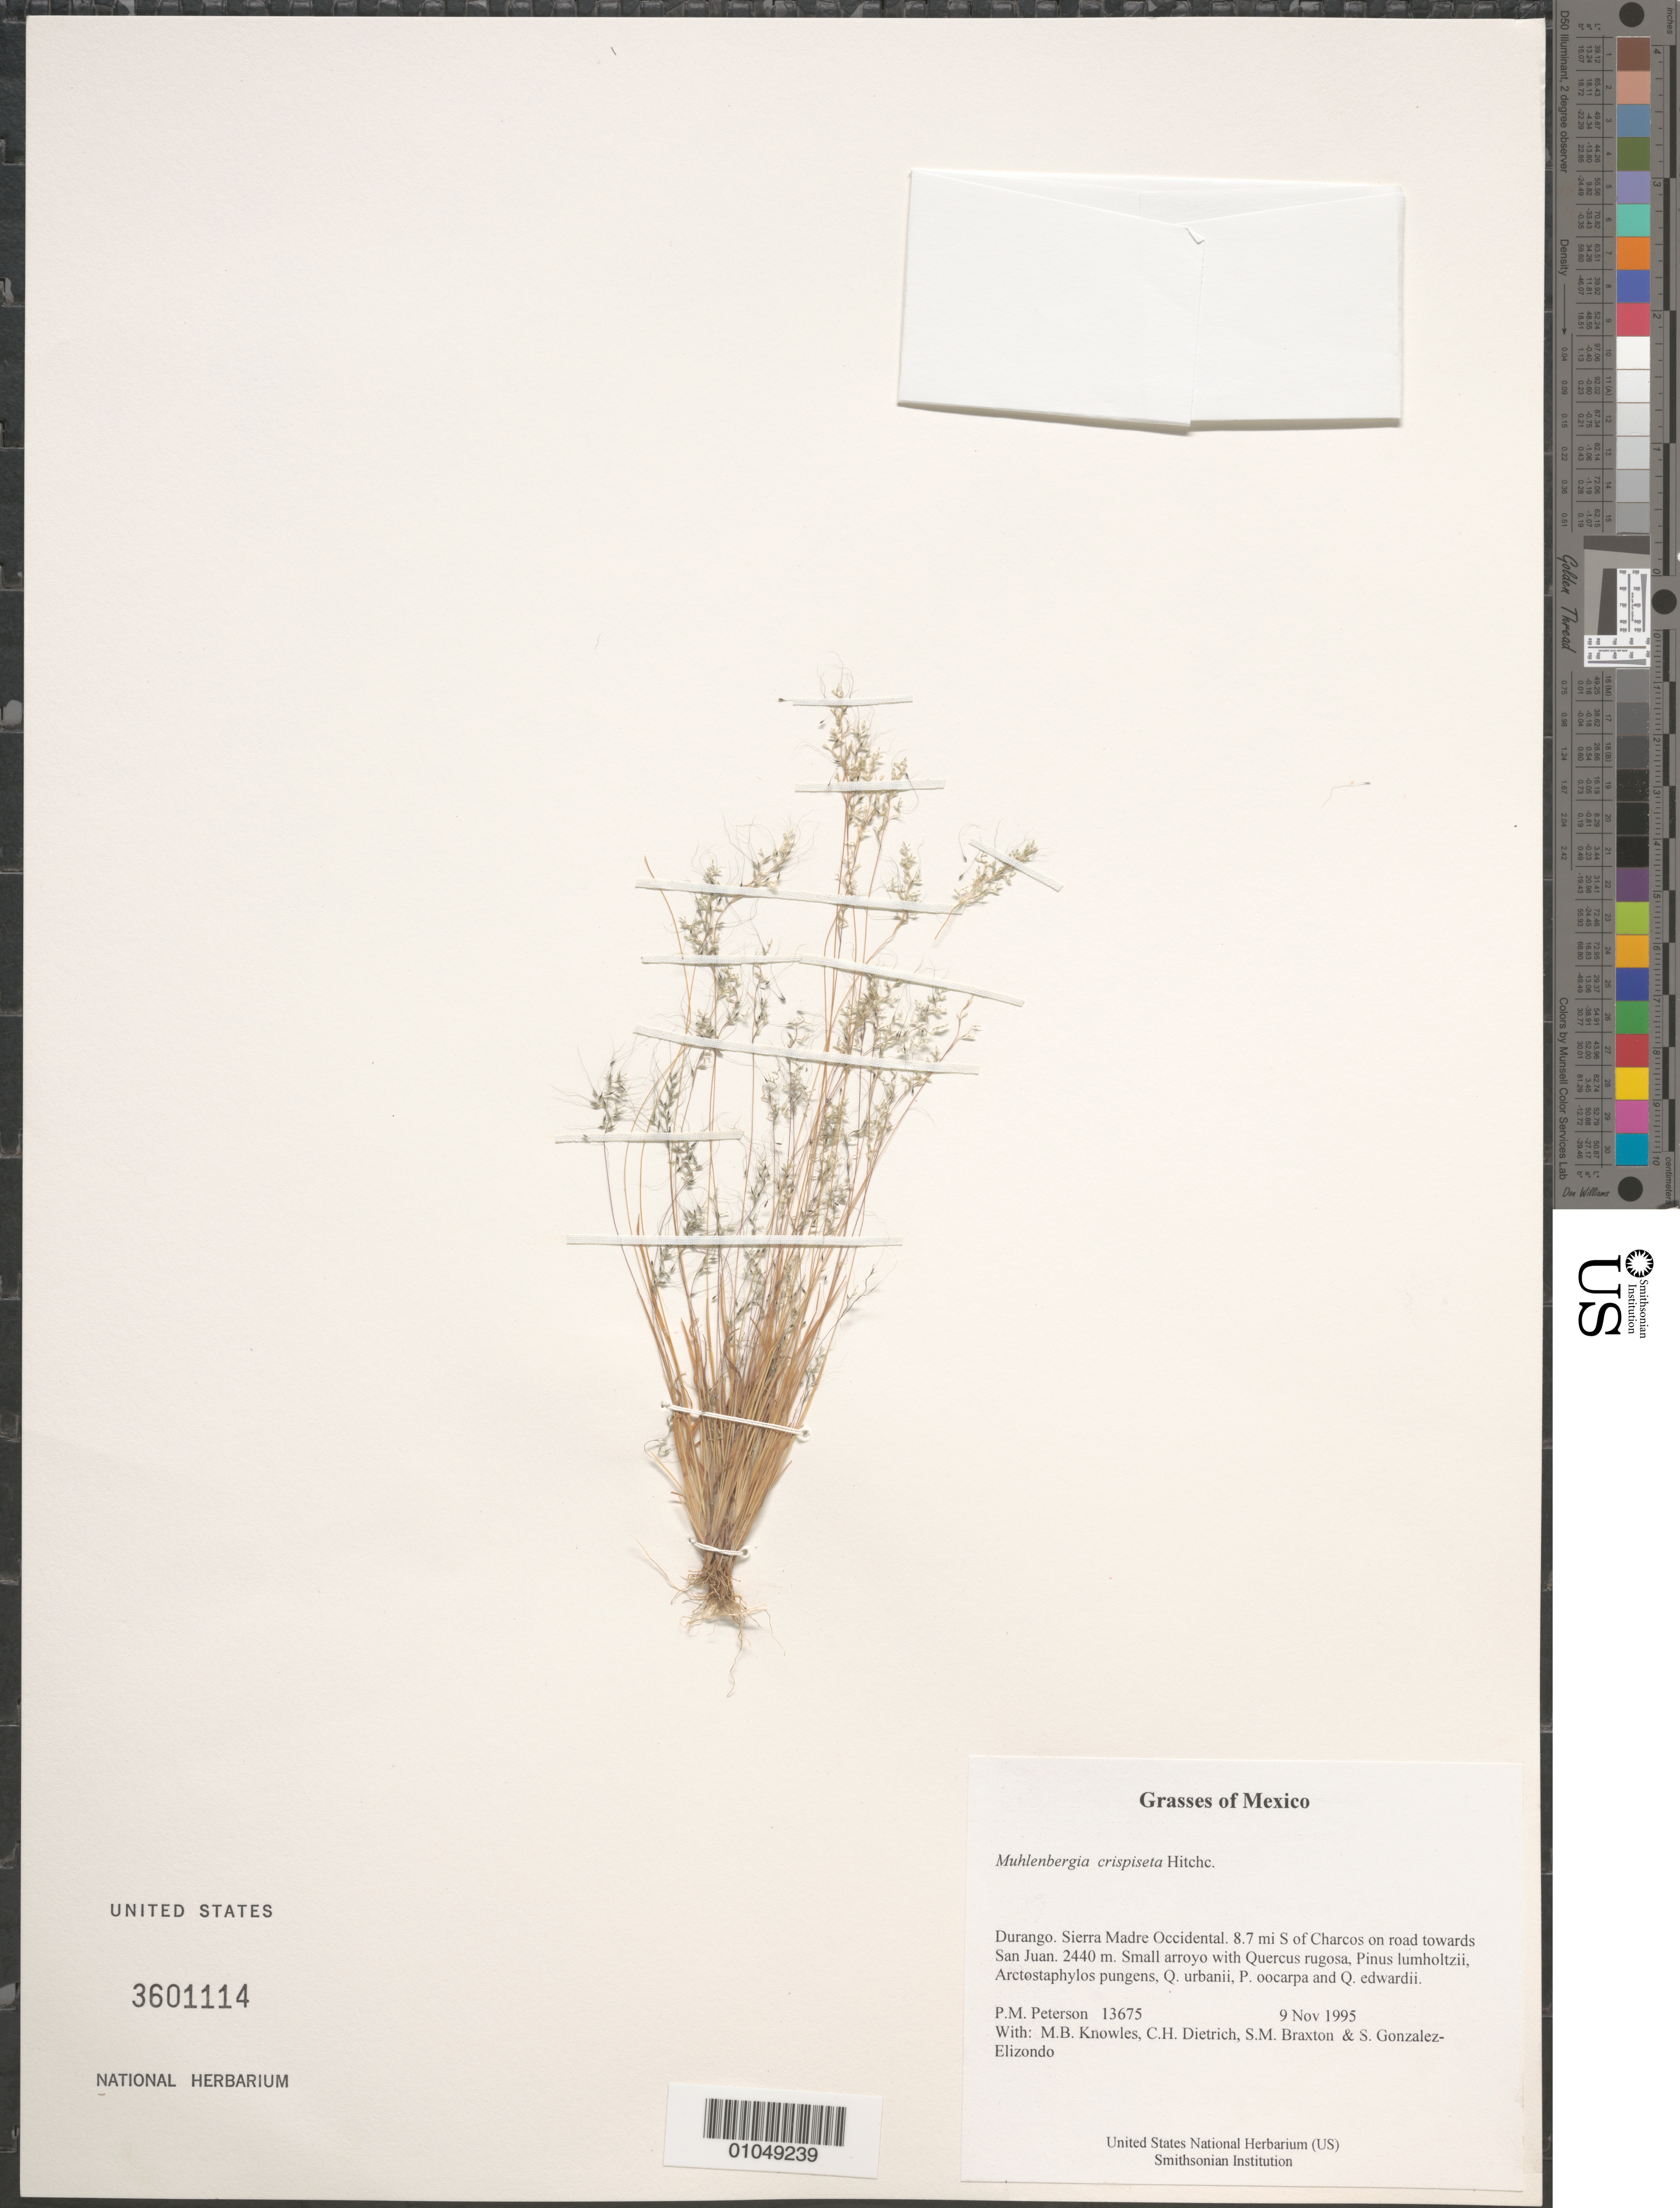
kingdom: Plantae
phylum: Tracheophyta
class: Liliopsida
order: Poales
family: Poaceae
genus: Muhlenbergia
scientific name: Muhlenbergia crispiseta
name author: Hitchc.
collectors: P. M. Peterson, M. B. Knowles, C. Dietrich & S. Braxton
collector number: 13461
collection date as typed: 26 Oct 1995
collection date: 1995-10-26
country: Mexico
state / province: Durango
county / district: Sierra Madre Occidental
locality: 4.2 mi NE of El Salto on Hwy 40 towards Durango.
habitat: Gentle slopes and rocky flats with scattered Pinus, Quercus, Juniperus and Arctostaphylos.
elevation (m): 2520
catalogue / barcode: US 3601114